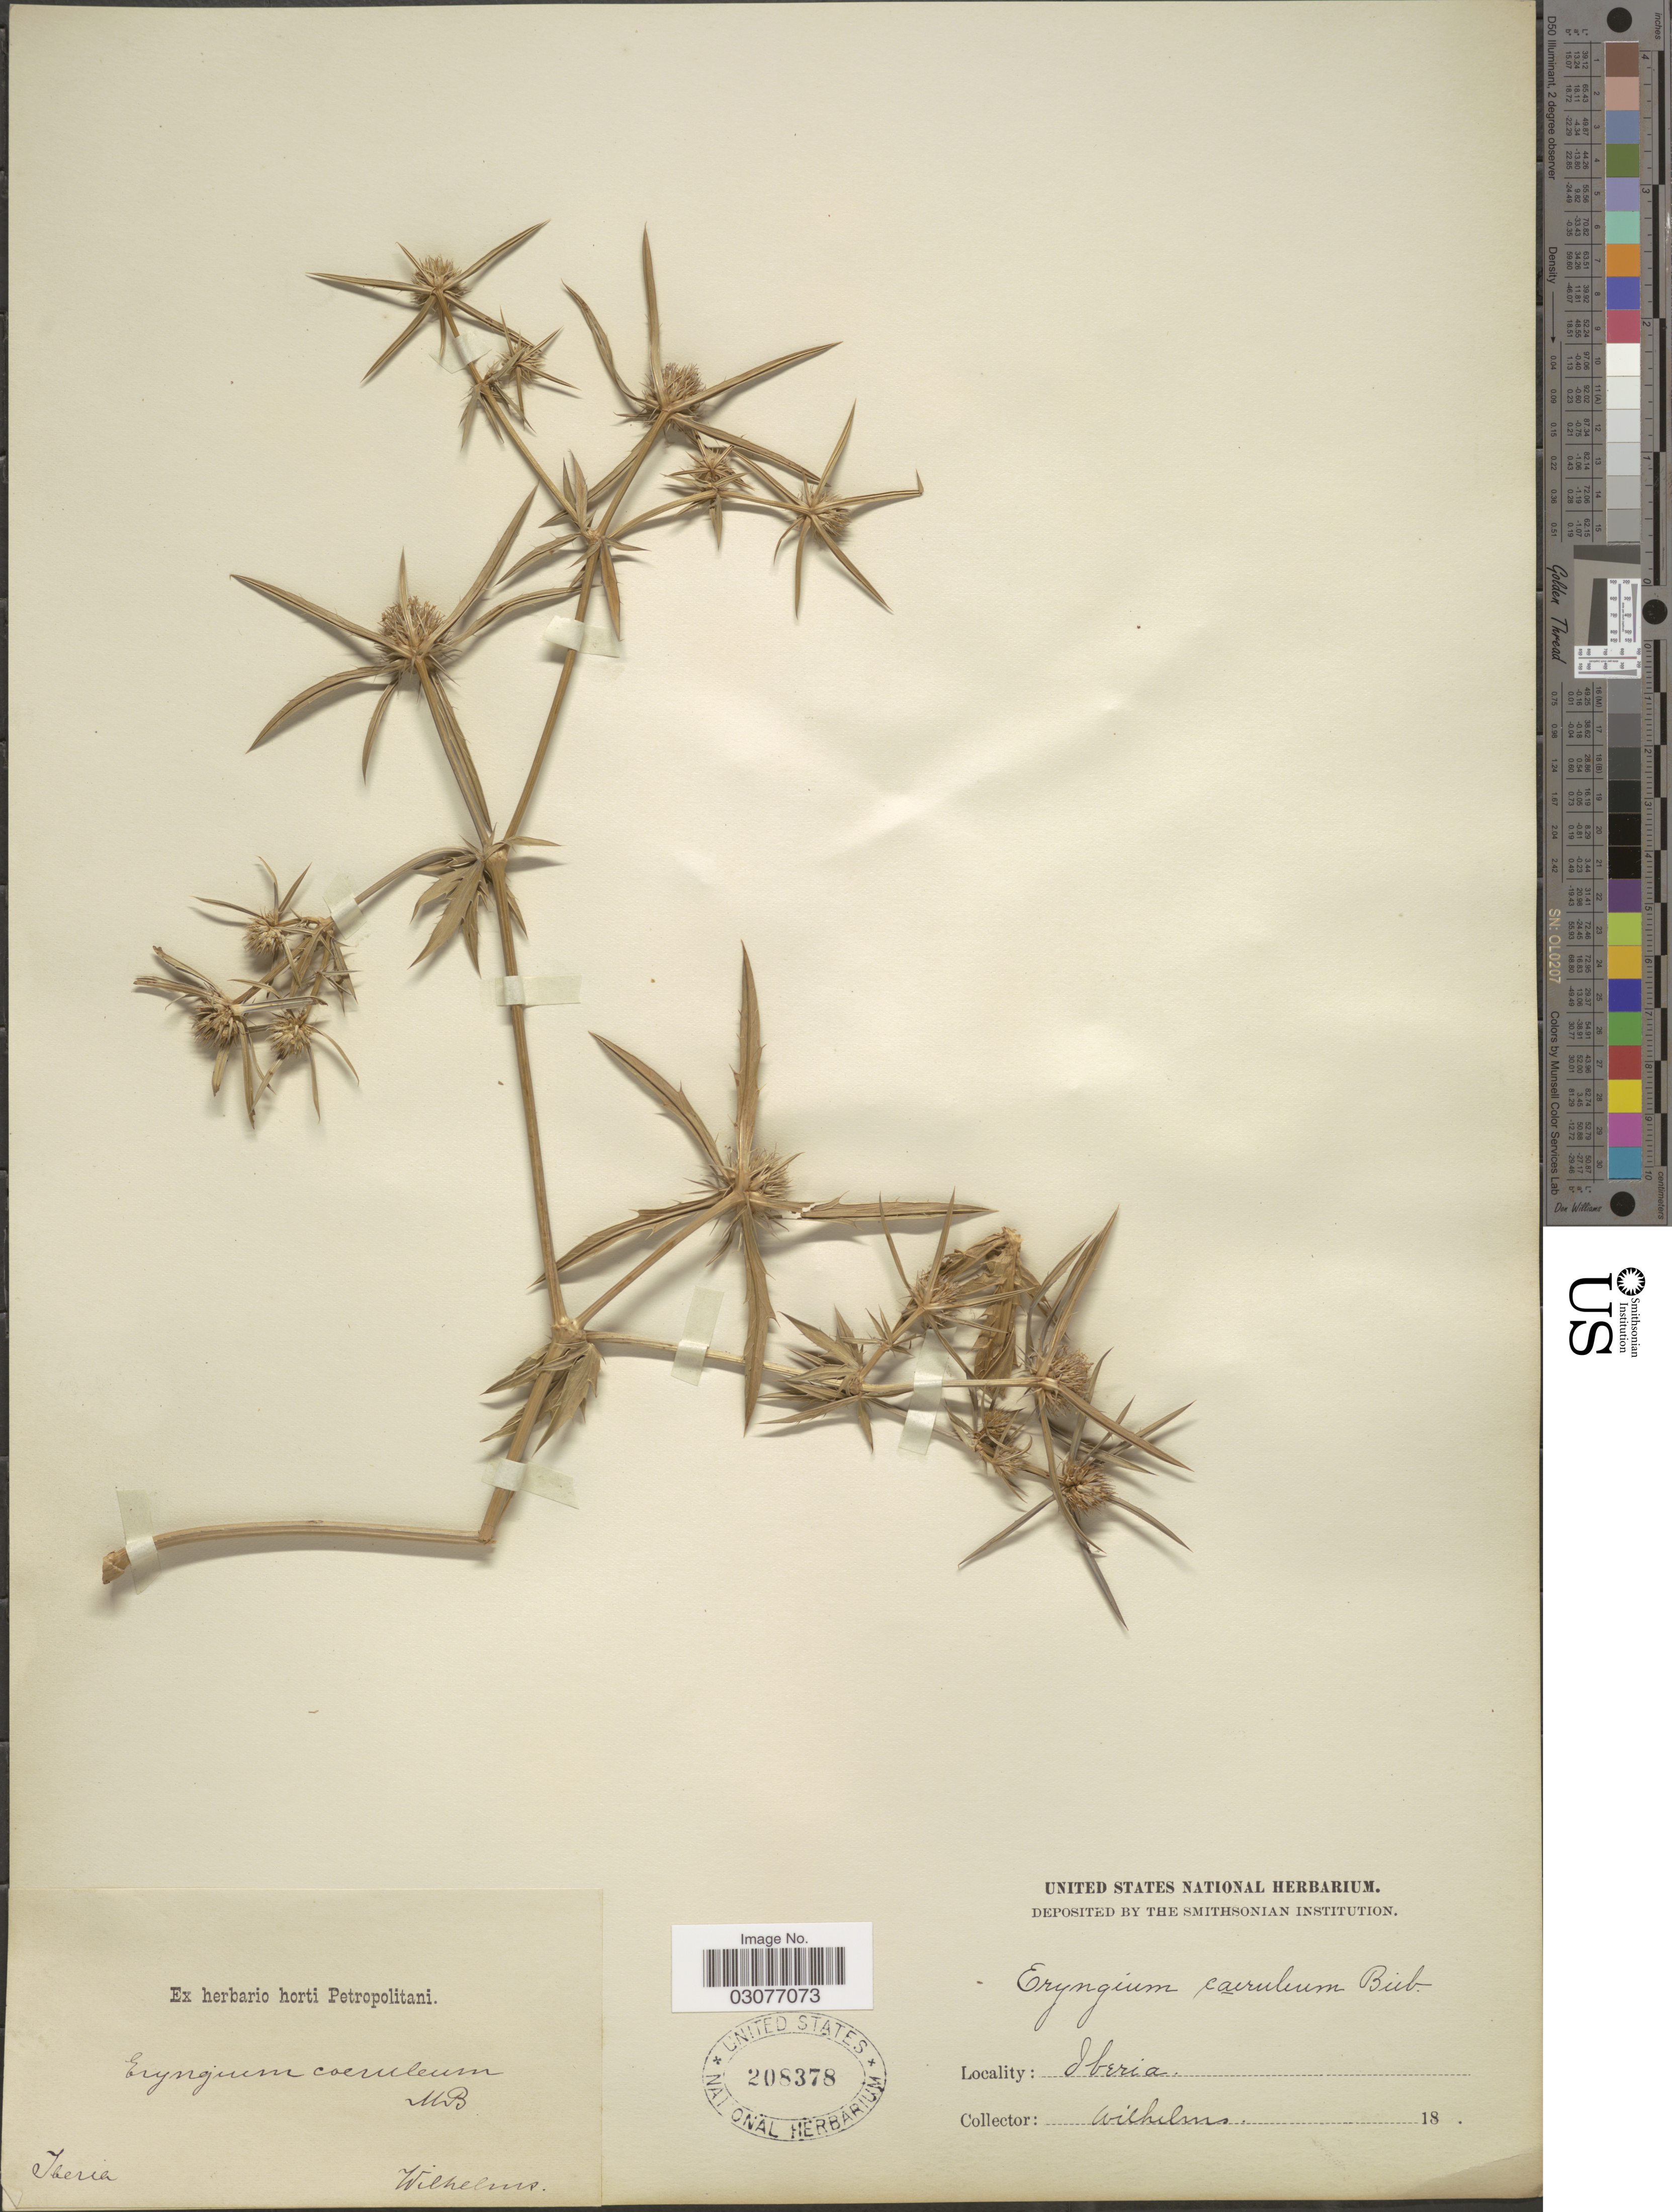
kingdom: Plantae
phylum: Tracheophyta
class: Magnoliopsida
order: Apiales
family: Apiaceae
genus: Eryngium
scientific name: Eryngium caeruleum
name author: M. Bieb.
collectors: C. Wilhelms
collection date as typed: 18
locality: Iberia.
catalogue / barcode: US 208378